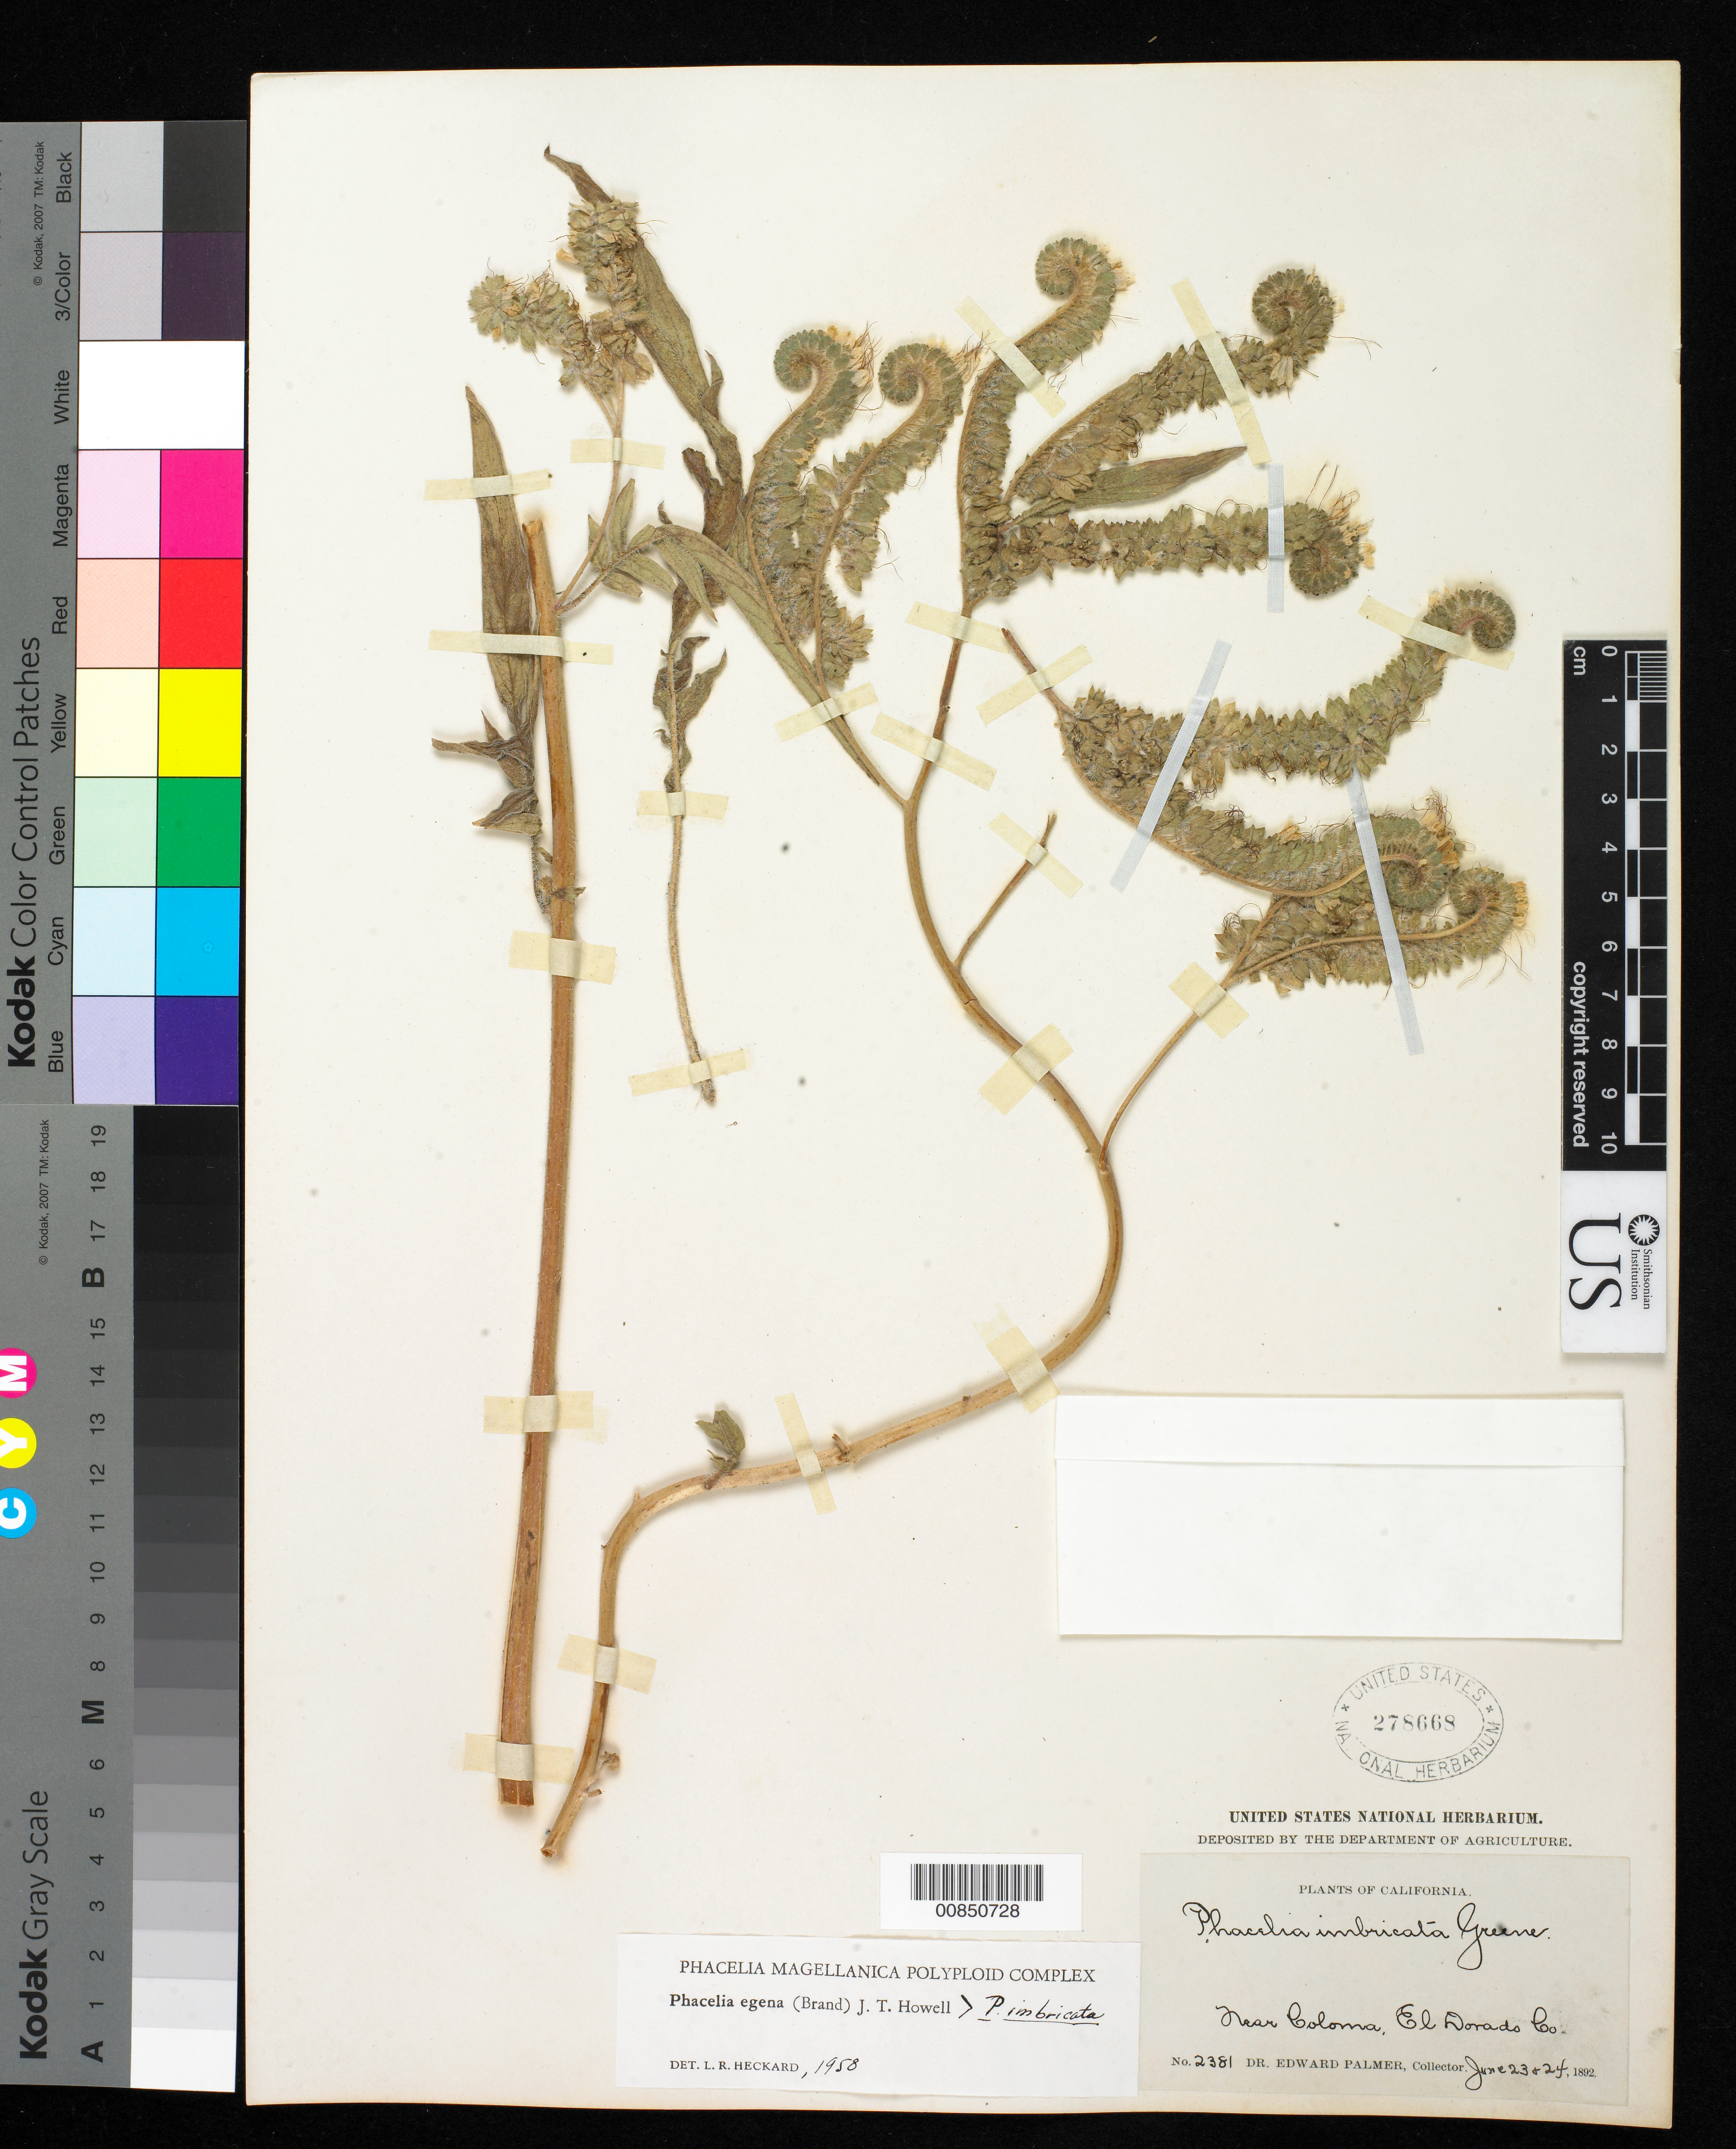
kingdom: Plantae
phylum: Tracheophyta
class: Magnoliopsida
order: Boraginales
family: Hydrophyllaceae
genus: Phacelia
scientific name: Phacelia egena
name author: (Brand) Howell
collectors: E. Palmer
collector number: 2381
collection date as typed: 23 Jun 1892 to 24 Jun 1892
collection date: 1892-06-23/1892-06-24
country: United States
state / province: California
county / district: El Dorado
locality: Near Coloma, El Dorado County, California.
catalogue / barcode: US 278668